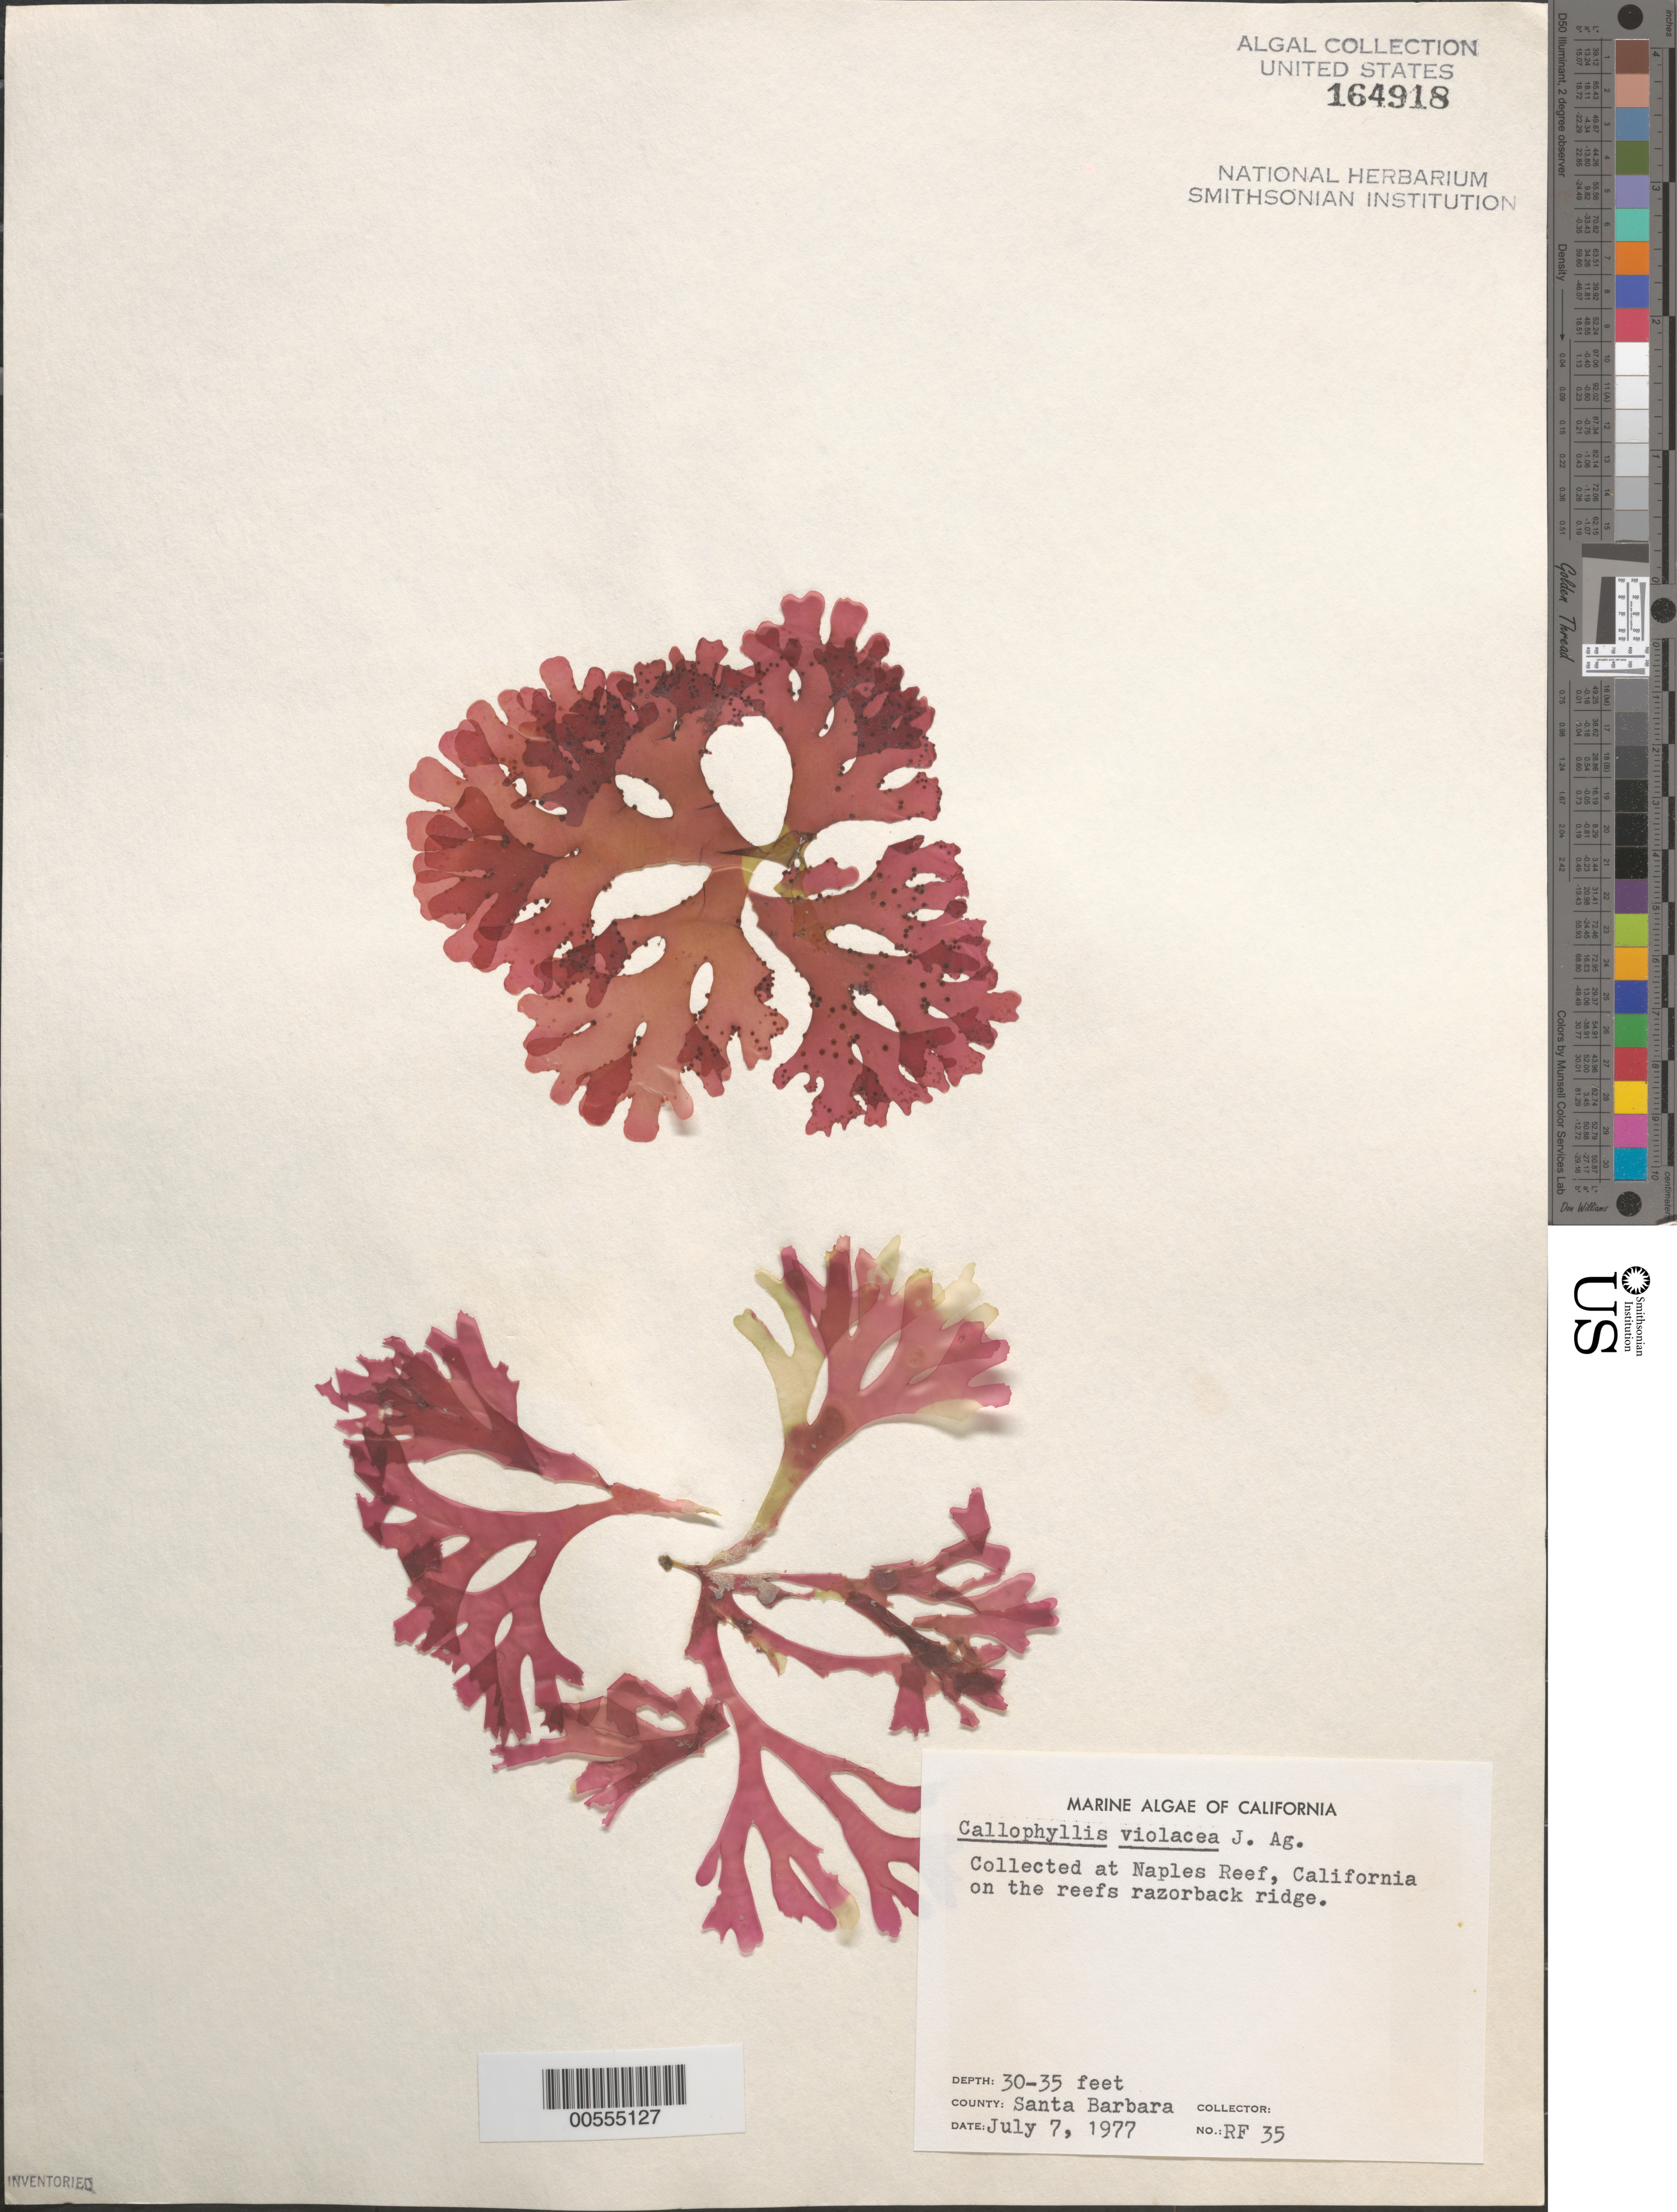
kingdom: Plantae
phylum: Rhodophyta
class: Florideophyceae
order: Gigartinales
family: Kallymeniaceae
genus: Callophyllis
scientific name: Callophyllis violacea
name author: J. Agardh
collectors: R. Fetter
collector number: RF 35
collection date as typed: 07 Jul 1977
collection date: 1977-07-07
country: United States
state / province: California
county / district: Santa Barbara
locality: Naples Reef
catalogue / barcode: US 164918